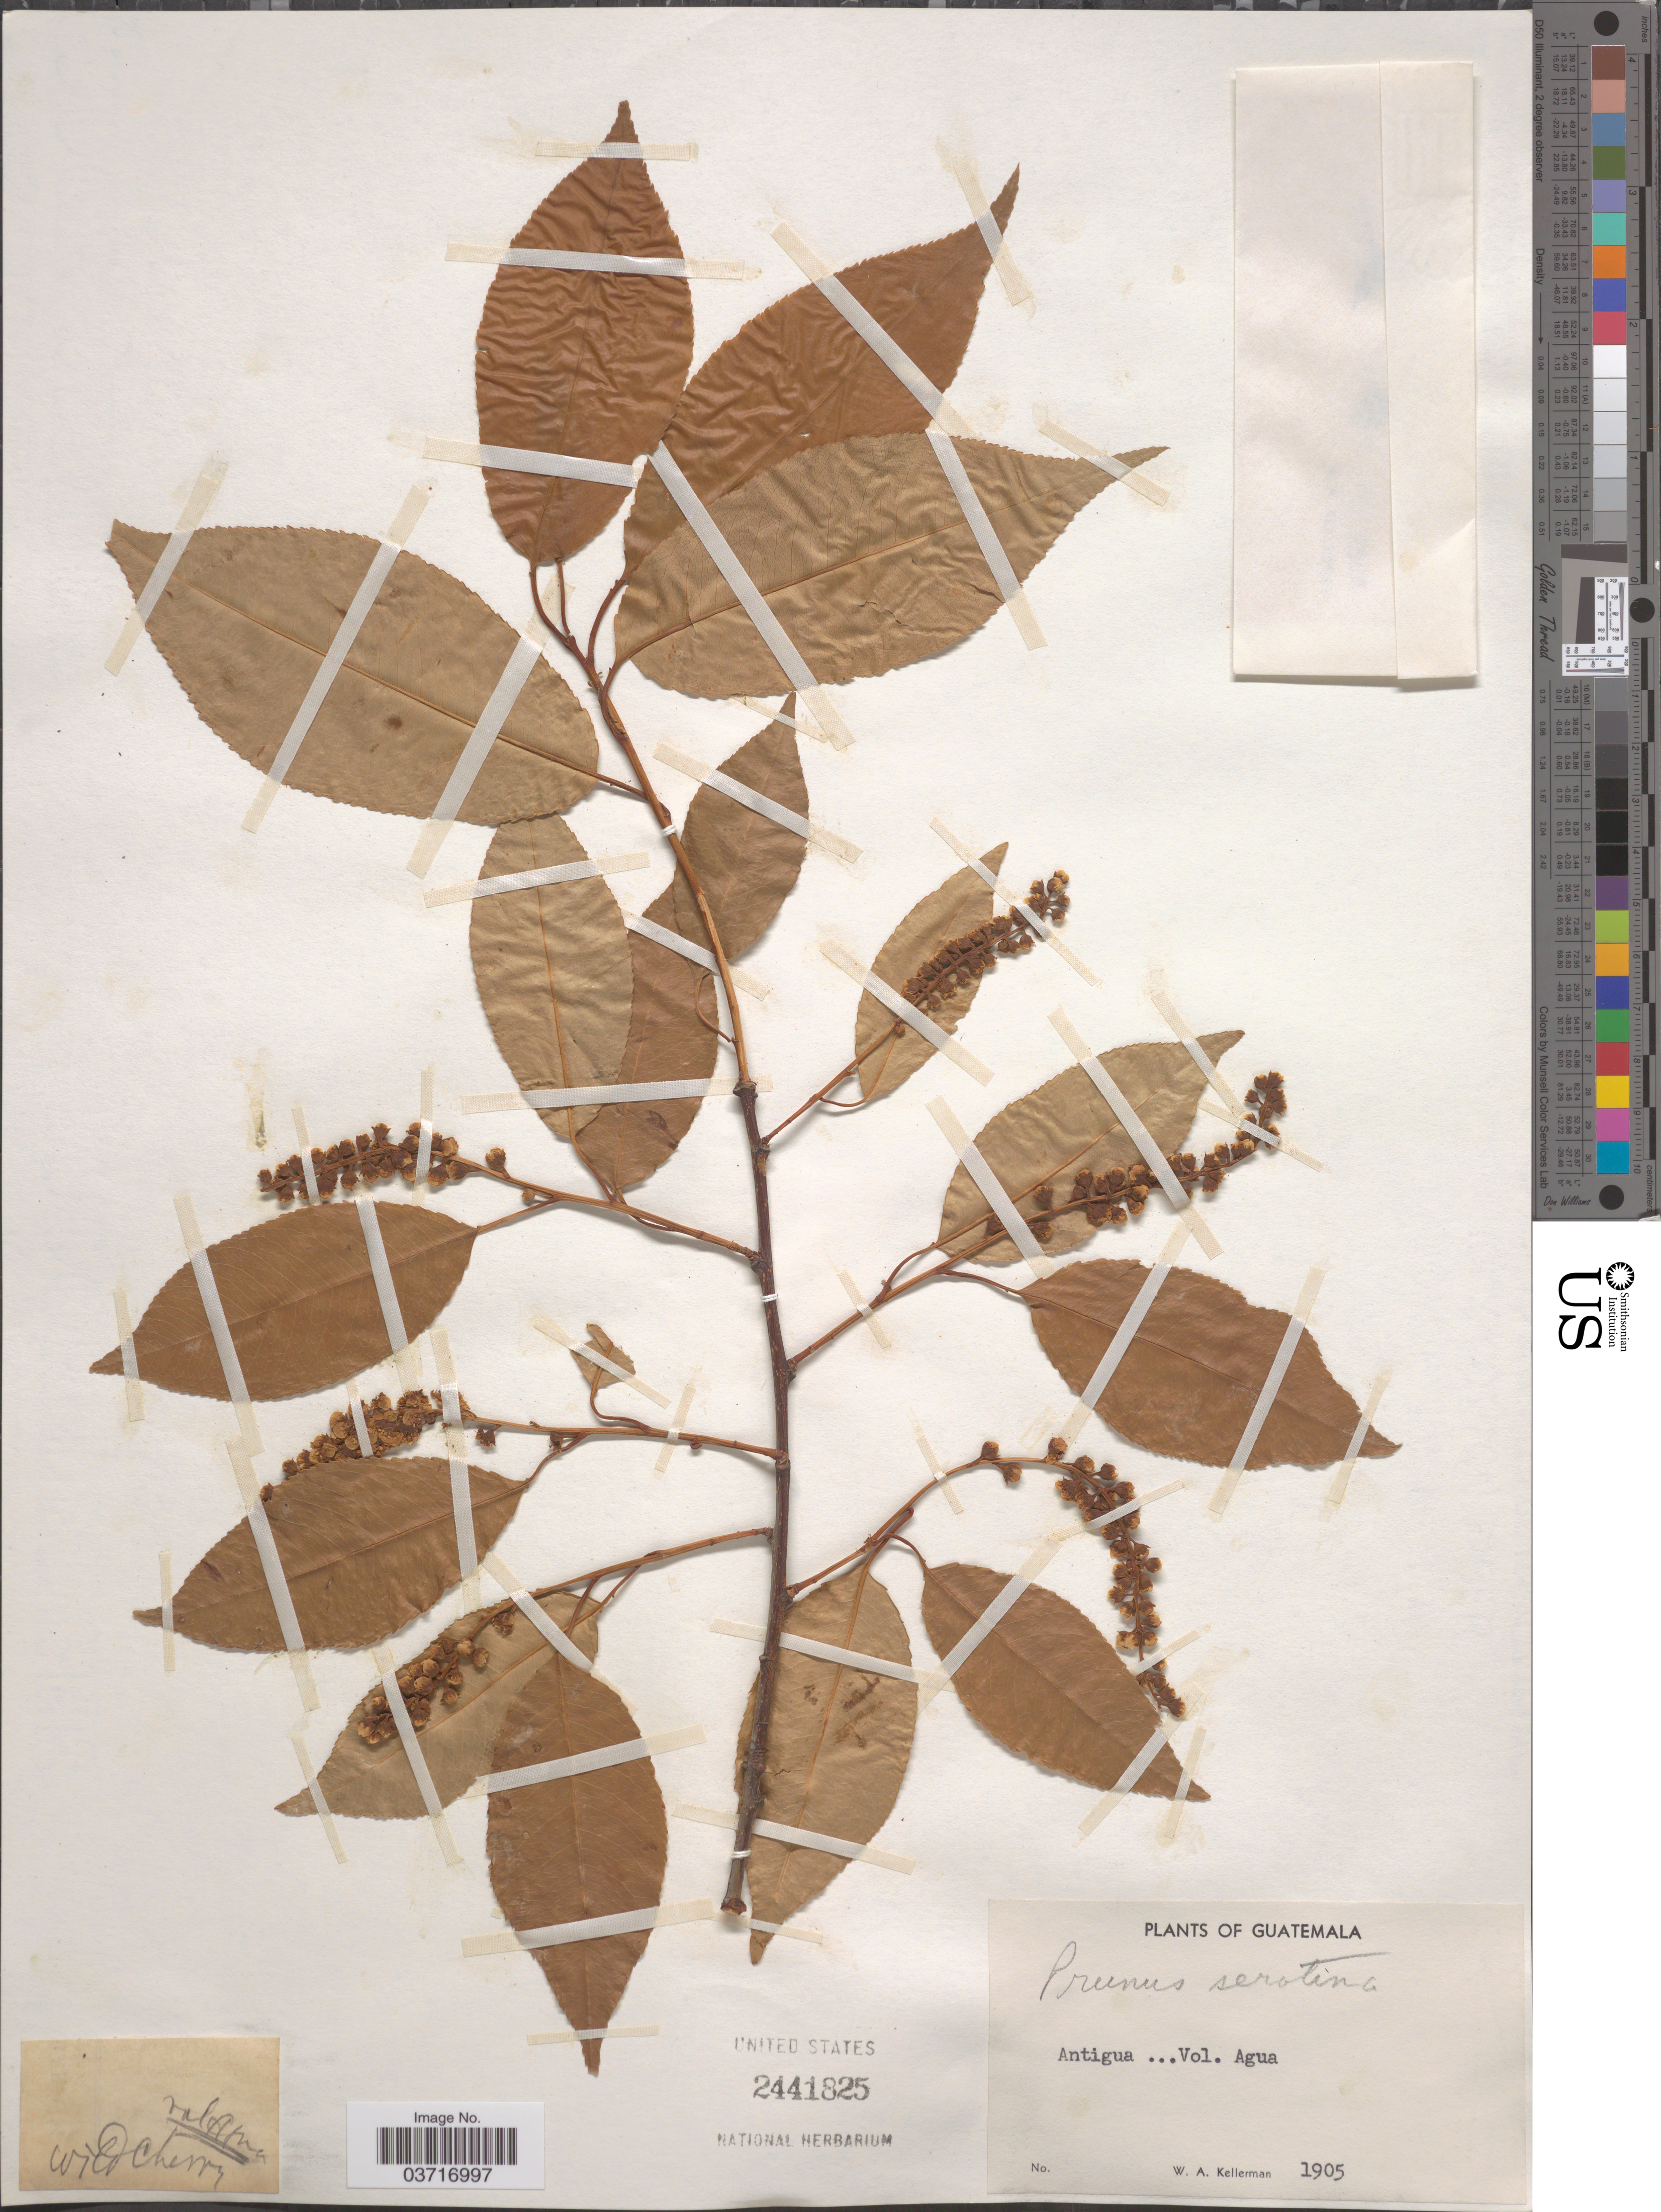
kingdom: Plantae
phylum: Tracheophyta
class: Magnoliopsida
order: Rosales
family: Rosaceae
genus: Prunus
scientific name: Prunus serotina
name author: Ehrh.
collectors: W. Kellerman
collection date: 1905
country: Guatemala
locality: Antigua. Vol. Agua.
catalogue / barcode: US 2441825